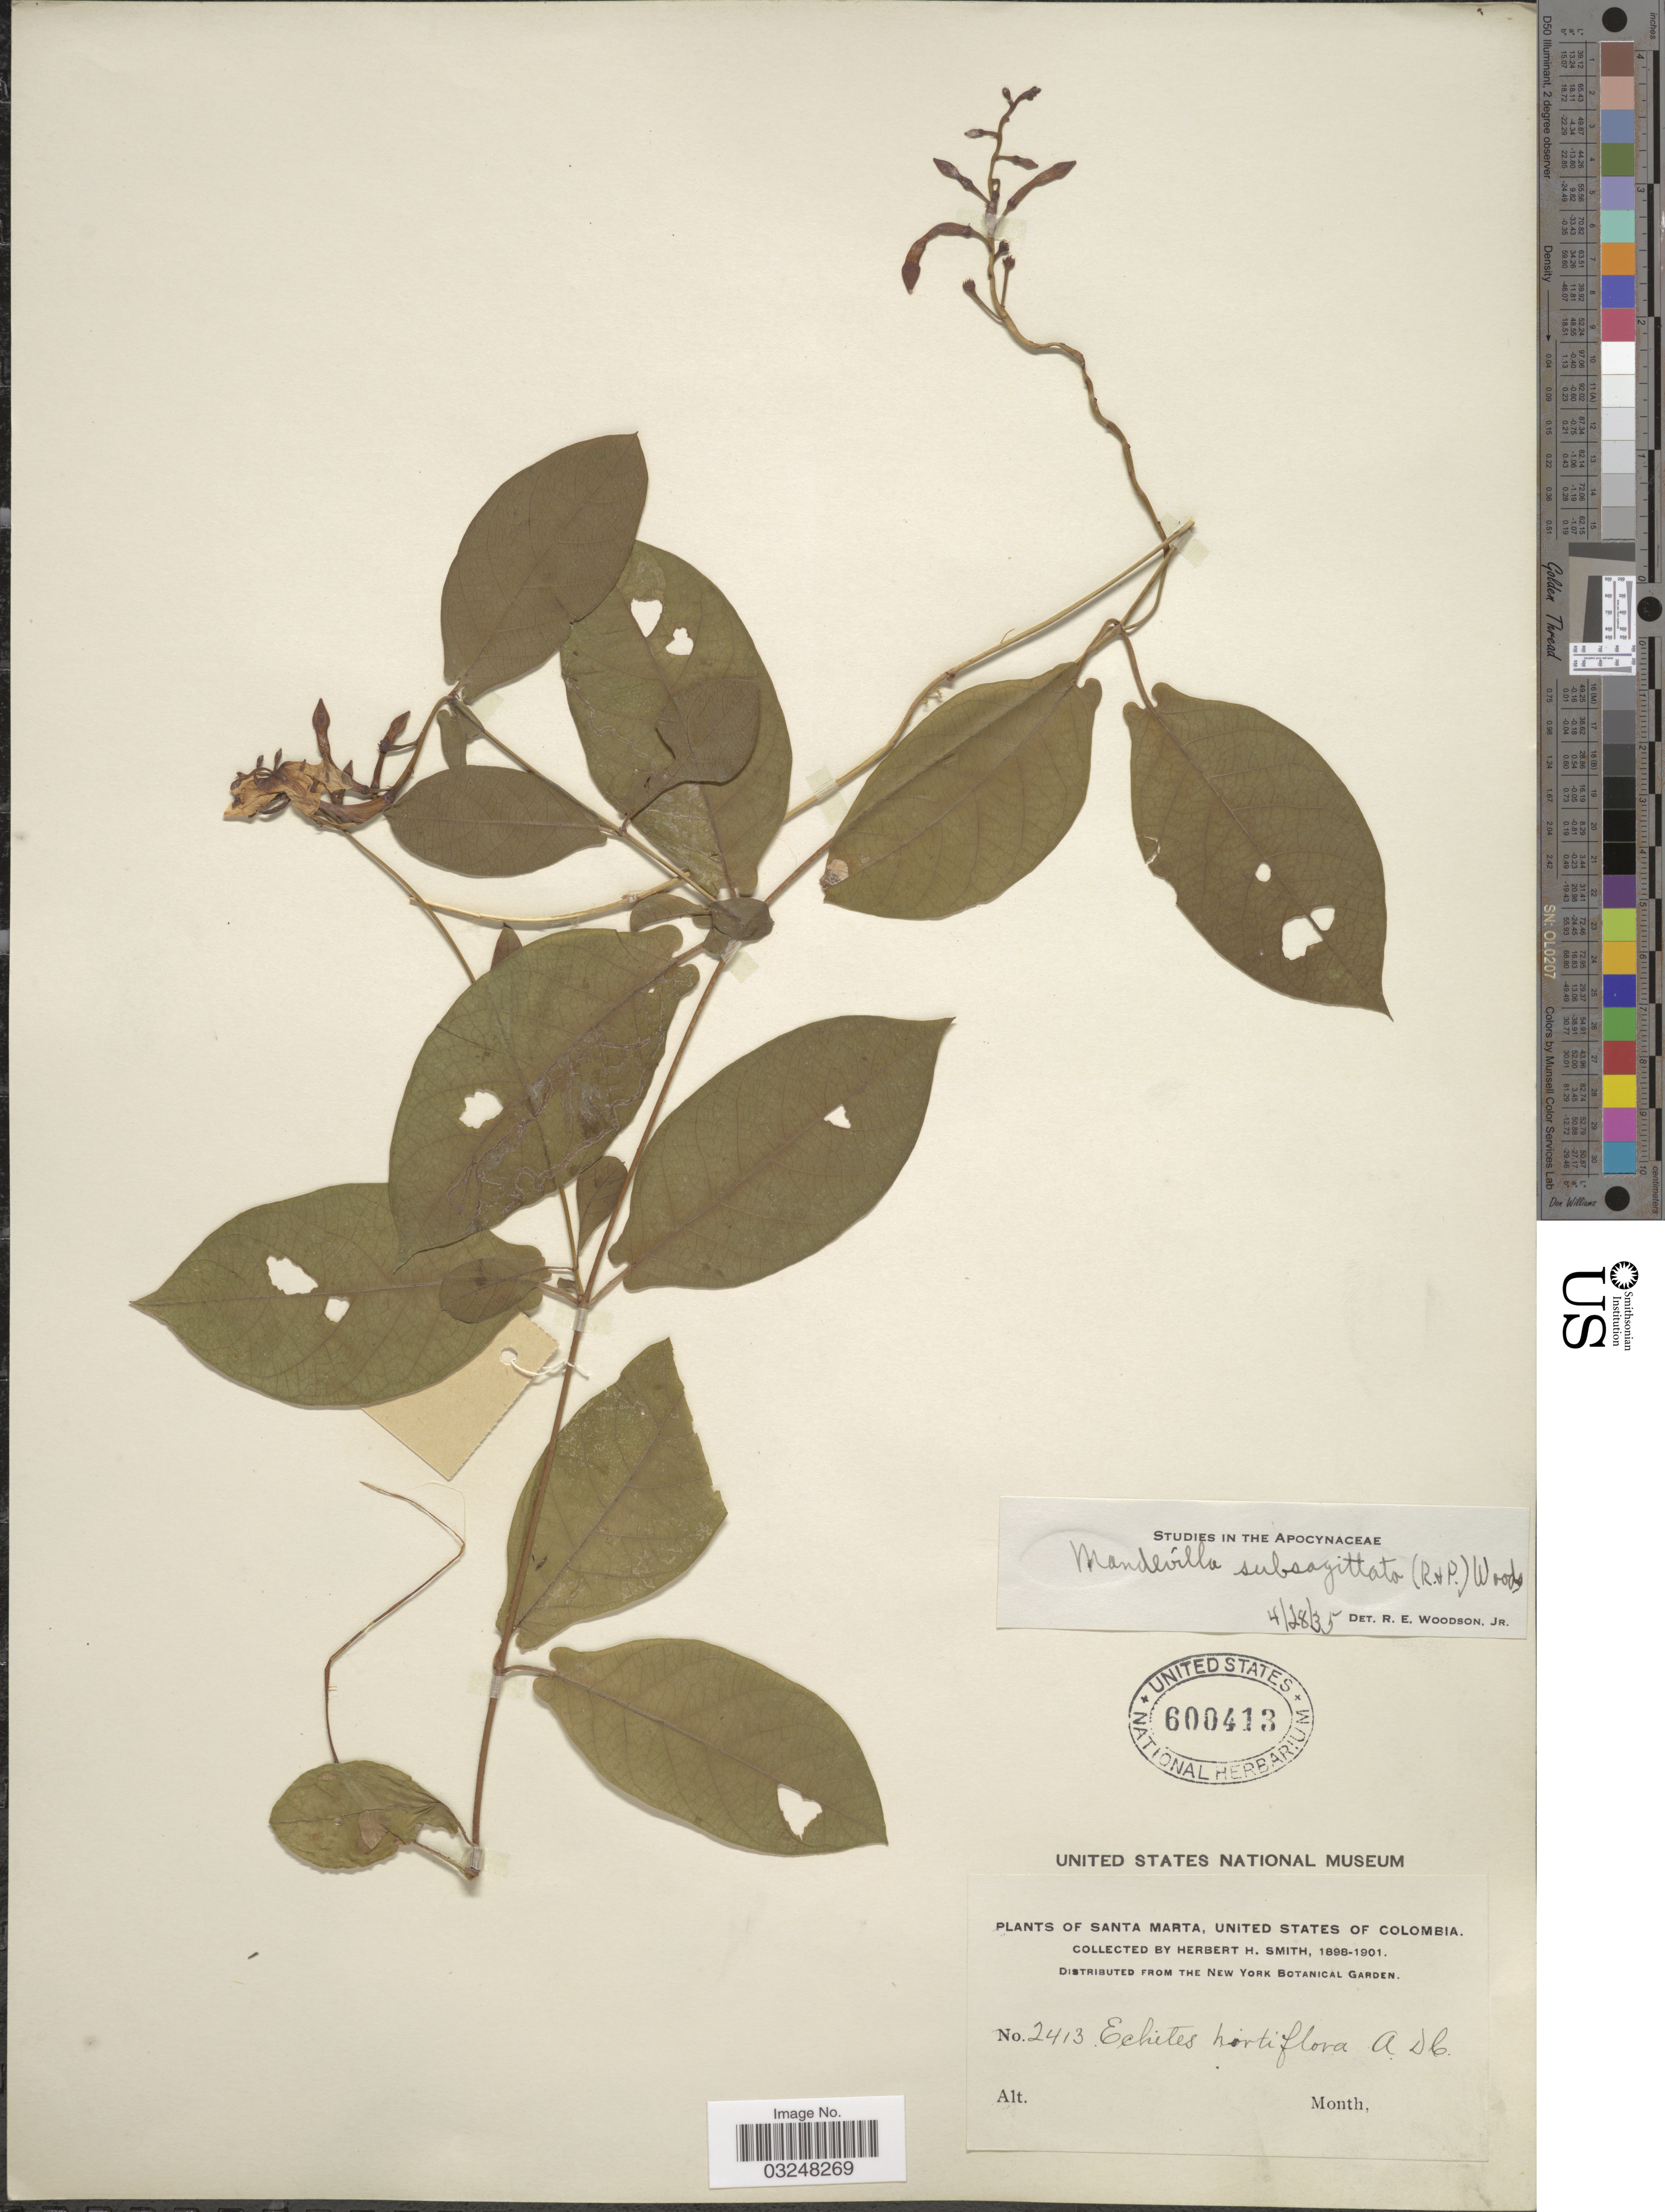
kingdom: Plantae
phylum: Tracheophyta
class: Magnoliopsida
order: Gentianales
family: Apocynaceae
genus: Mandevilla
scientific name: Mandevilla subsagittata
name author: (Ruiz & Pav.) Woodson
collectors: Herbert H. Smith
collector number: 2413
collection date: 1898/1901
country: Colombia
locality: Santa Marta, United States of Colombia.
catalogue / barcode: US 600413